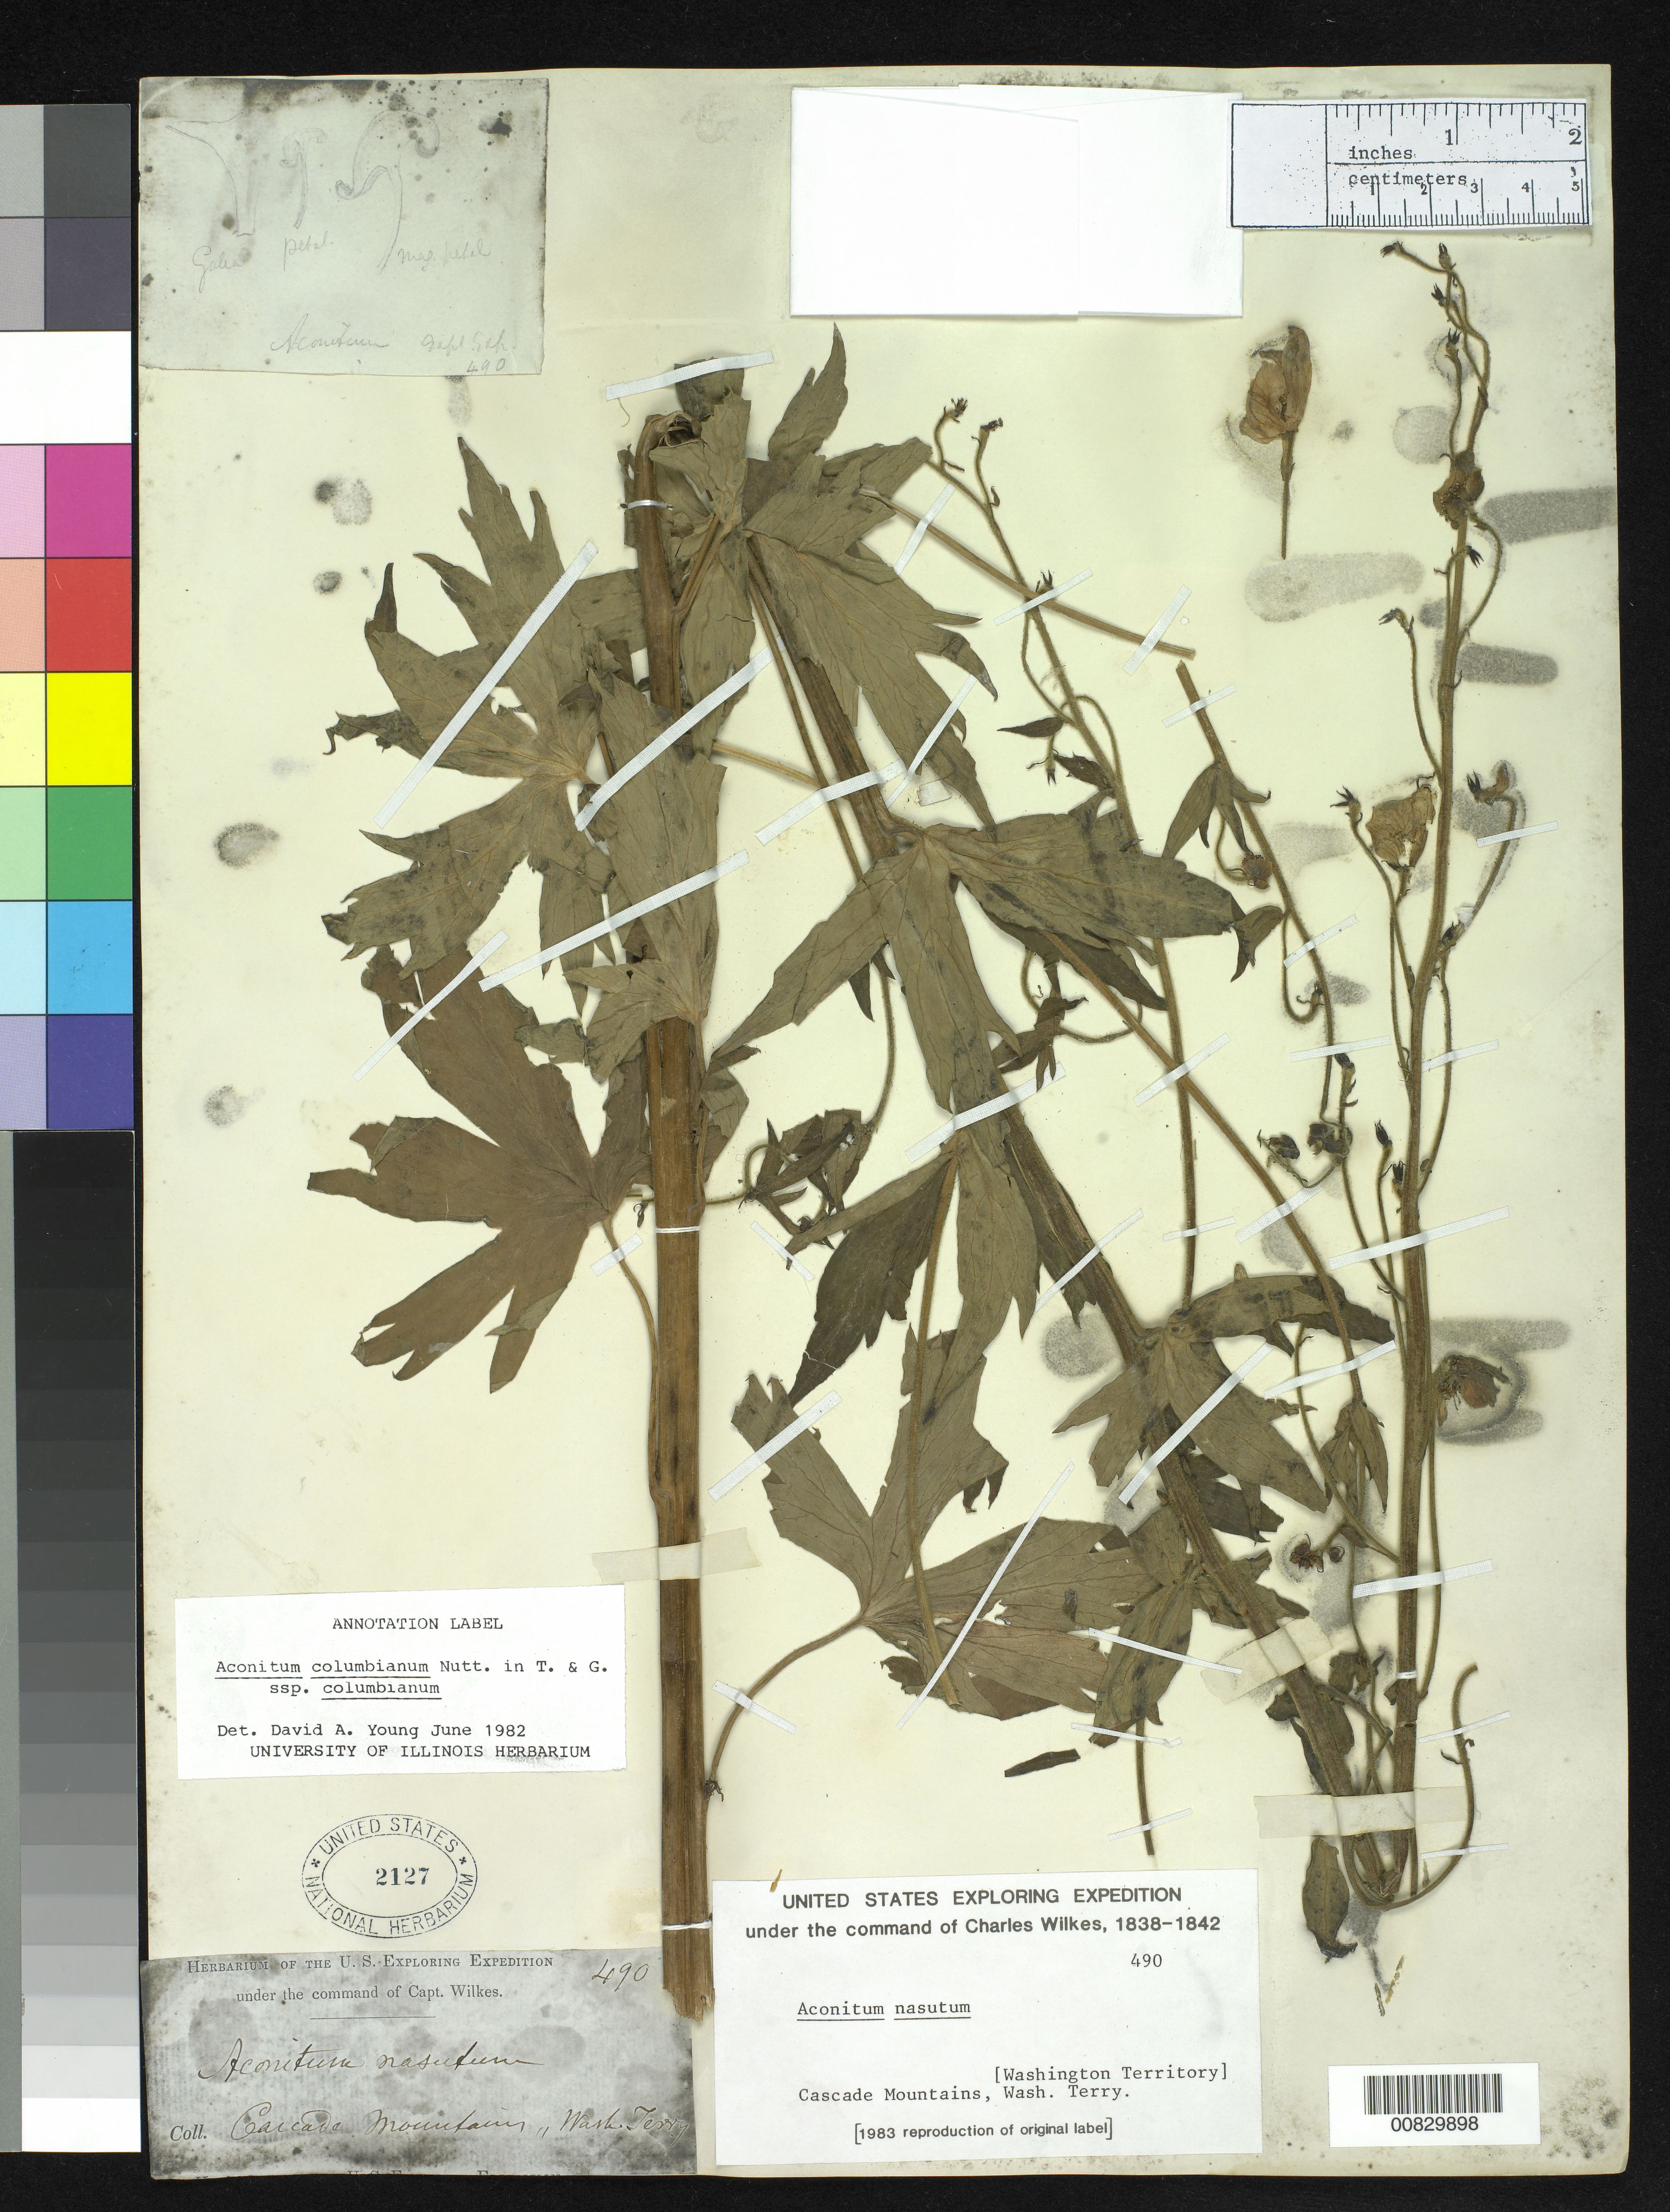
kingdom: Plantae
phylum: Tracheophyta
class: Magnoliopsida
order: Ranunculales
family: Ranunculaceae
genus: Aconitum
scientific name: Aconitum columbianum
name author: Nutt.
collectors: Wilkes Explor. Exped.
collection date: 1838/1842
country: United States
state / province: Washington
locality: Cascade Mountains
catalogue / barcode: US 2127